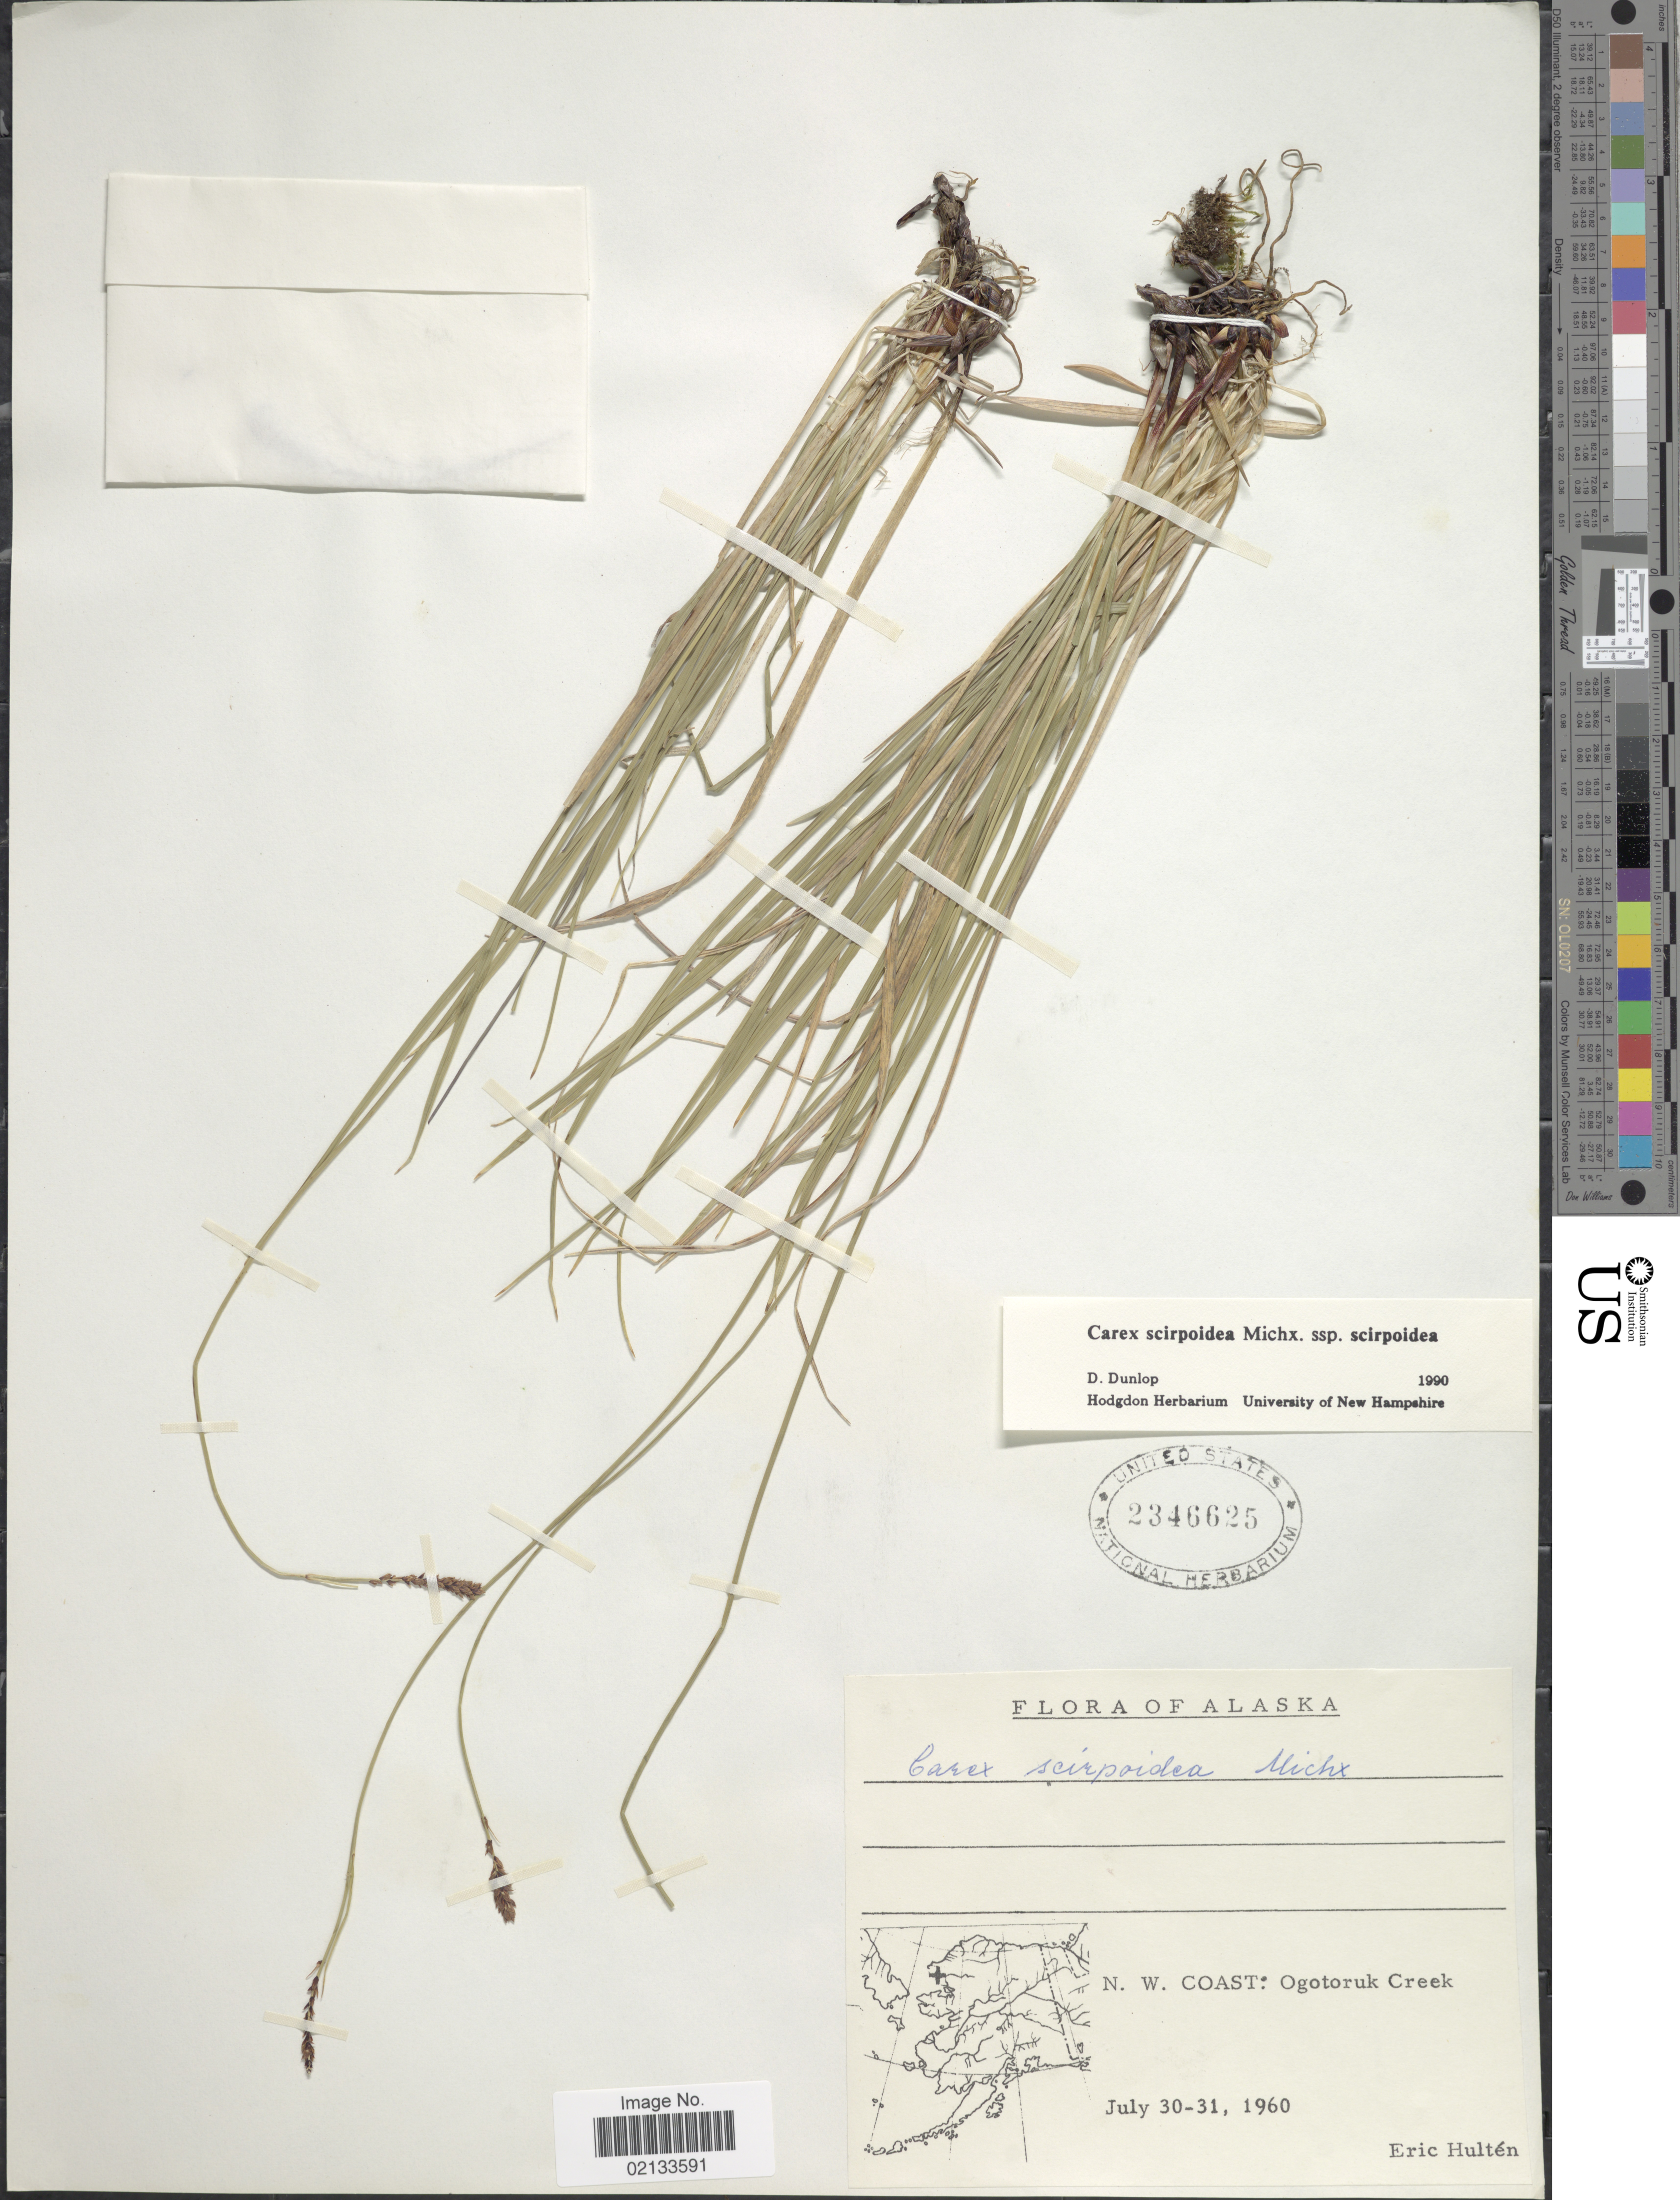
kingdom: Plantae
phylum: Tracheophyta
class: Liliopsida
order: Poales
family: Cyperaceae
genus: Carex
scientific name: Carex scirpoidea subsp. scirpoidea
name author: Michx.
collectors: E. G. Hultén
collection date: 1960-07-30/1960-07-31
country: United States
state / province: Alaska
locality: N.W. Coast: ogotoruk Creek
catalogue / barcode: US 2346625